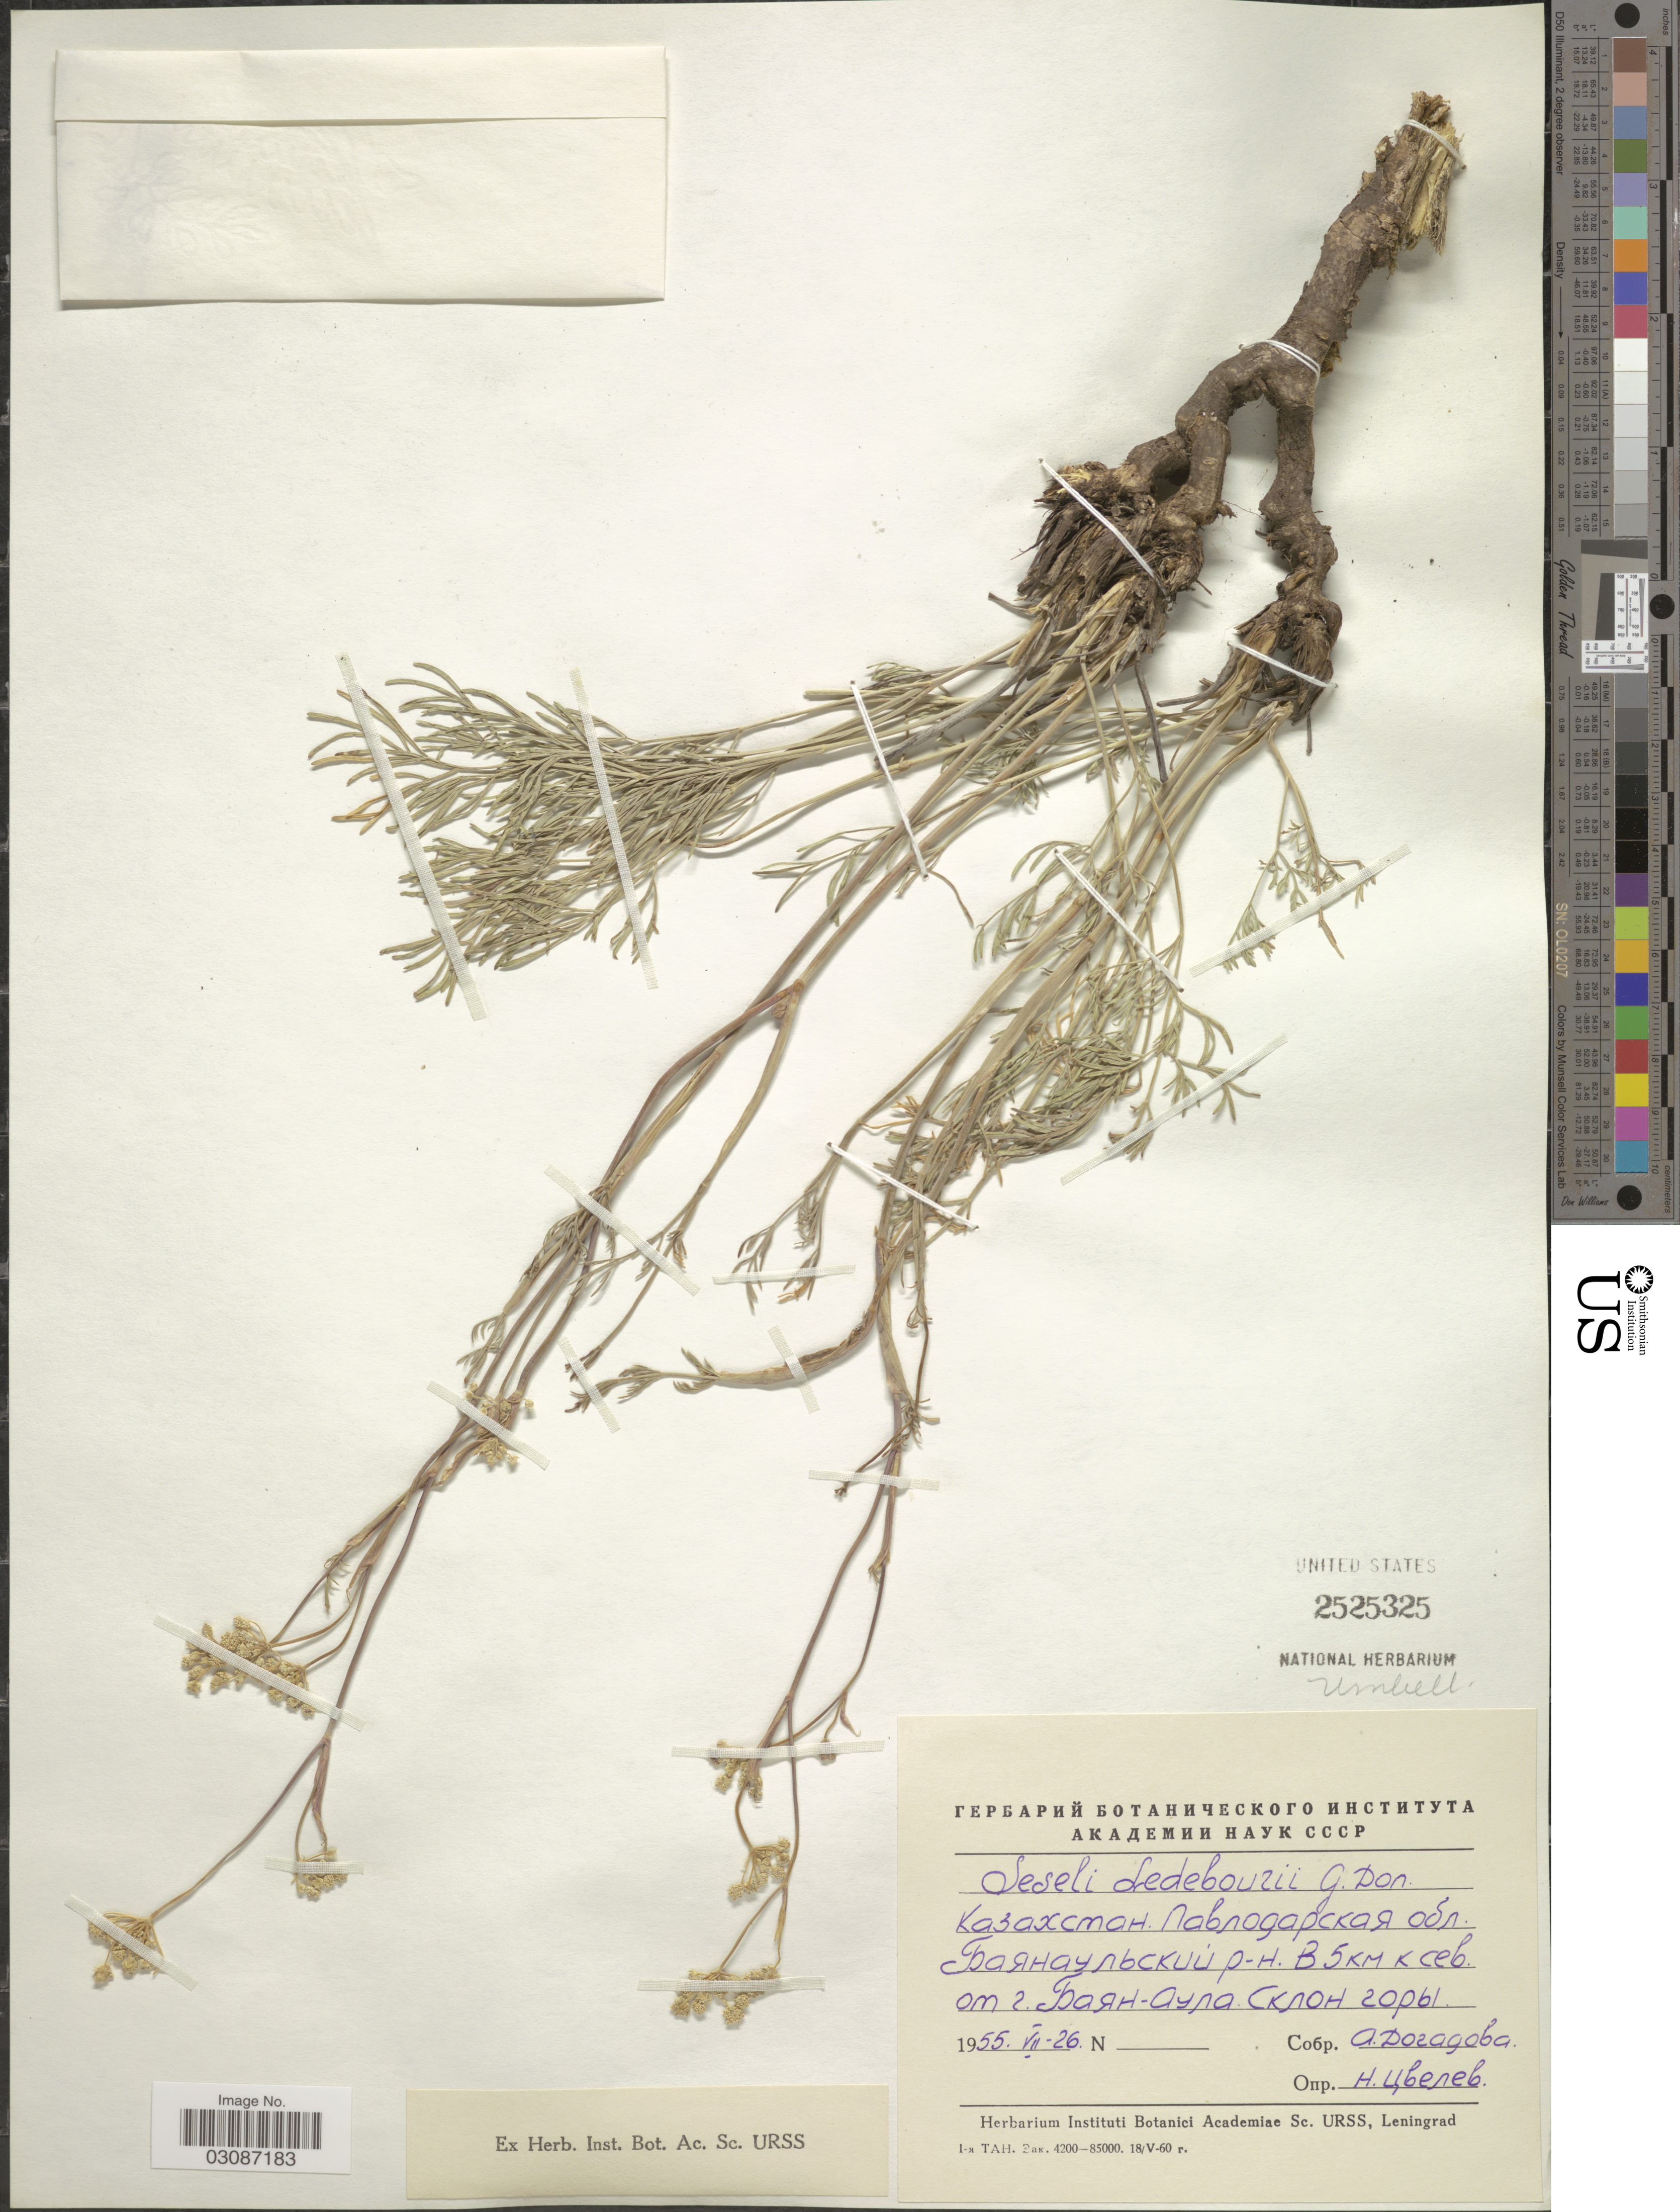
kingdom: Plantae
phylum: Tracheophyta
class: Magnoliopsida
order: Apiales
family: Apiaceae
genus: Seseli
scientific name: Seseli ledebourii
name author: D. Don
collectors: A. Dozagoba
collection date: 1955-07-26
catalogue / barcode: US 2525325